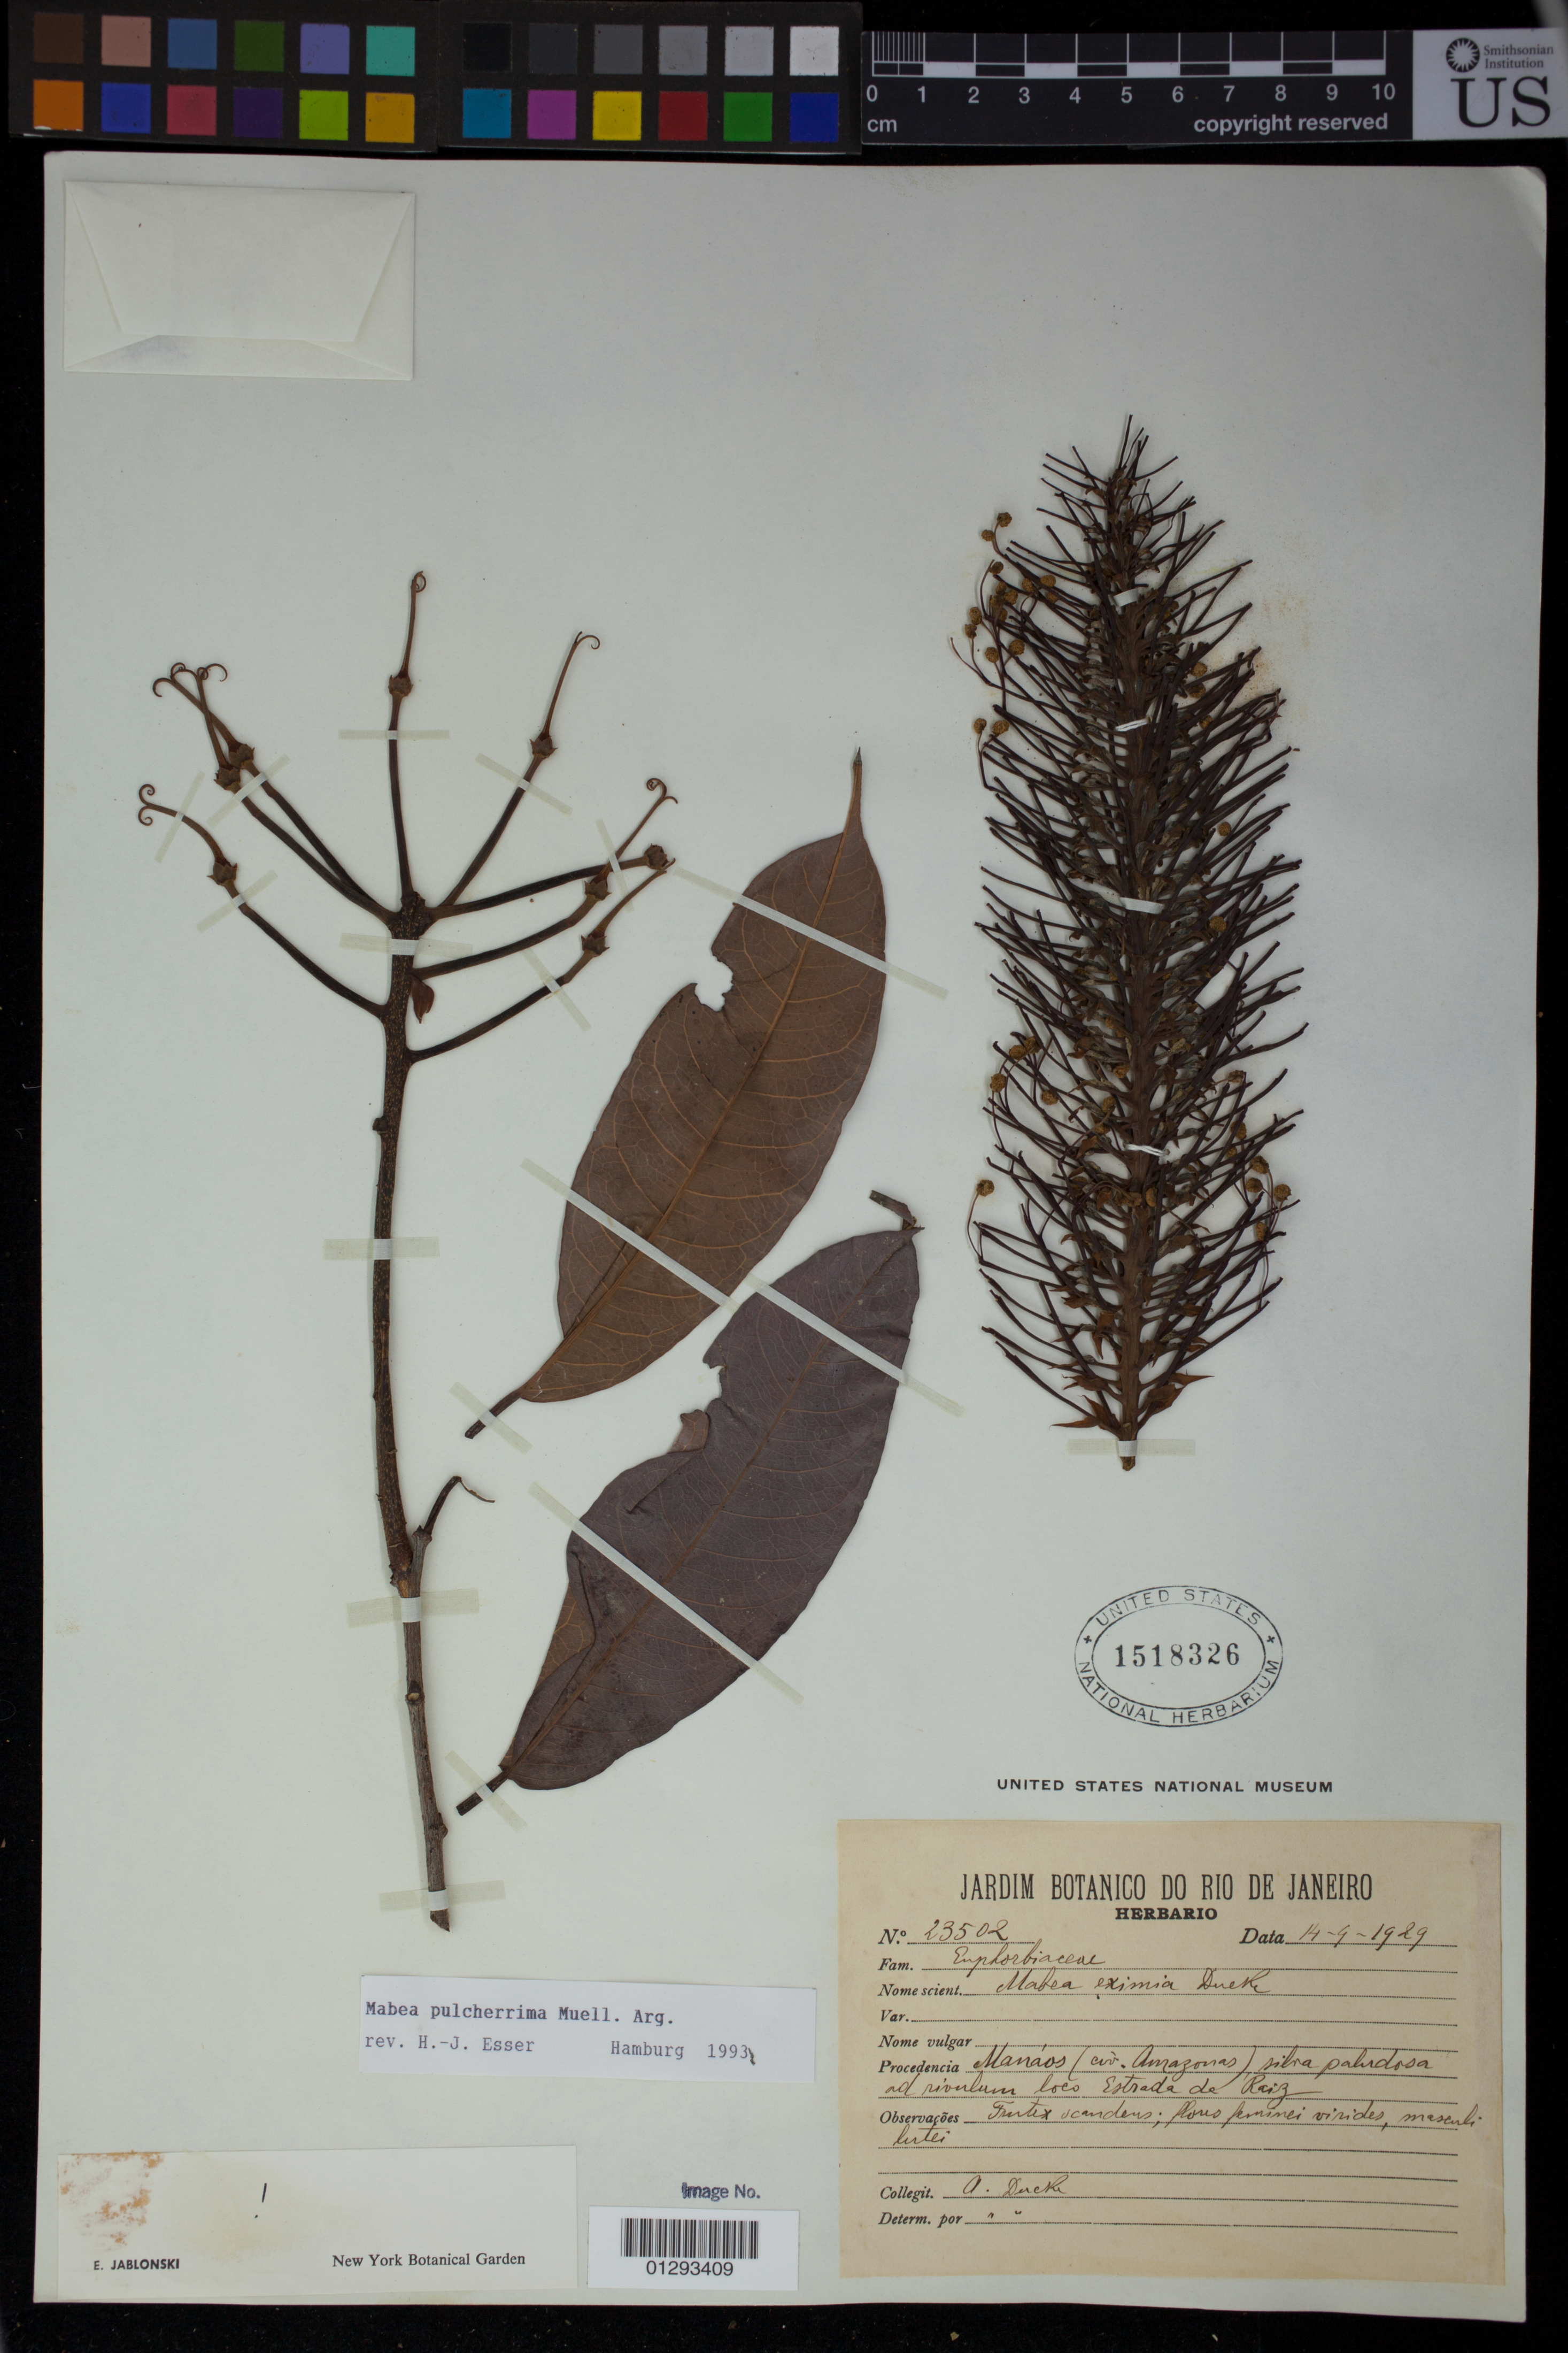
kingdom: Plantae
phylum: Tracheophyta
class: Magnoliopsida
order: Malpighiales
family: Euphorbiaceae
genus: Mabea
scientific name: Mabea pulcherrima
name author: Müll. Arg.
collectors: A. Ducke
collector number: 23502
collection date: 1929-09-14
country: Brazil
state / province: Amazonas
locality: Manaos silva paludosa ad rivulum loco Estrada de Raiz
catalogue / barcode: US 1518326